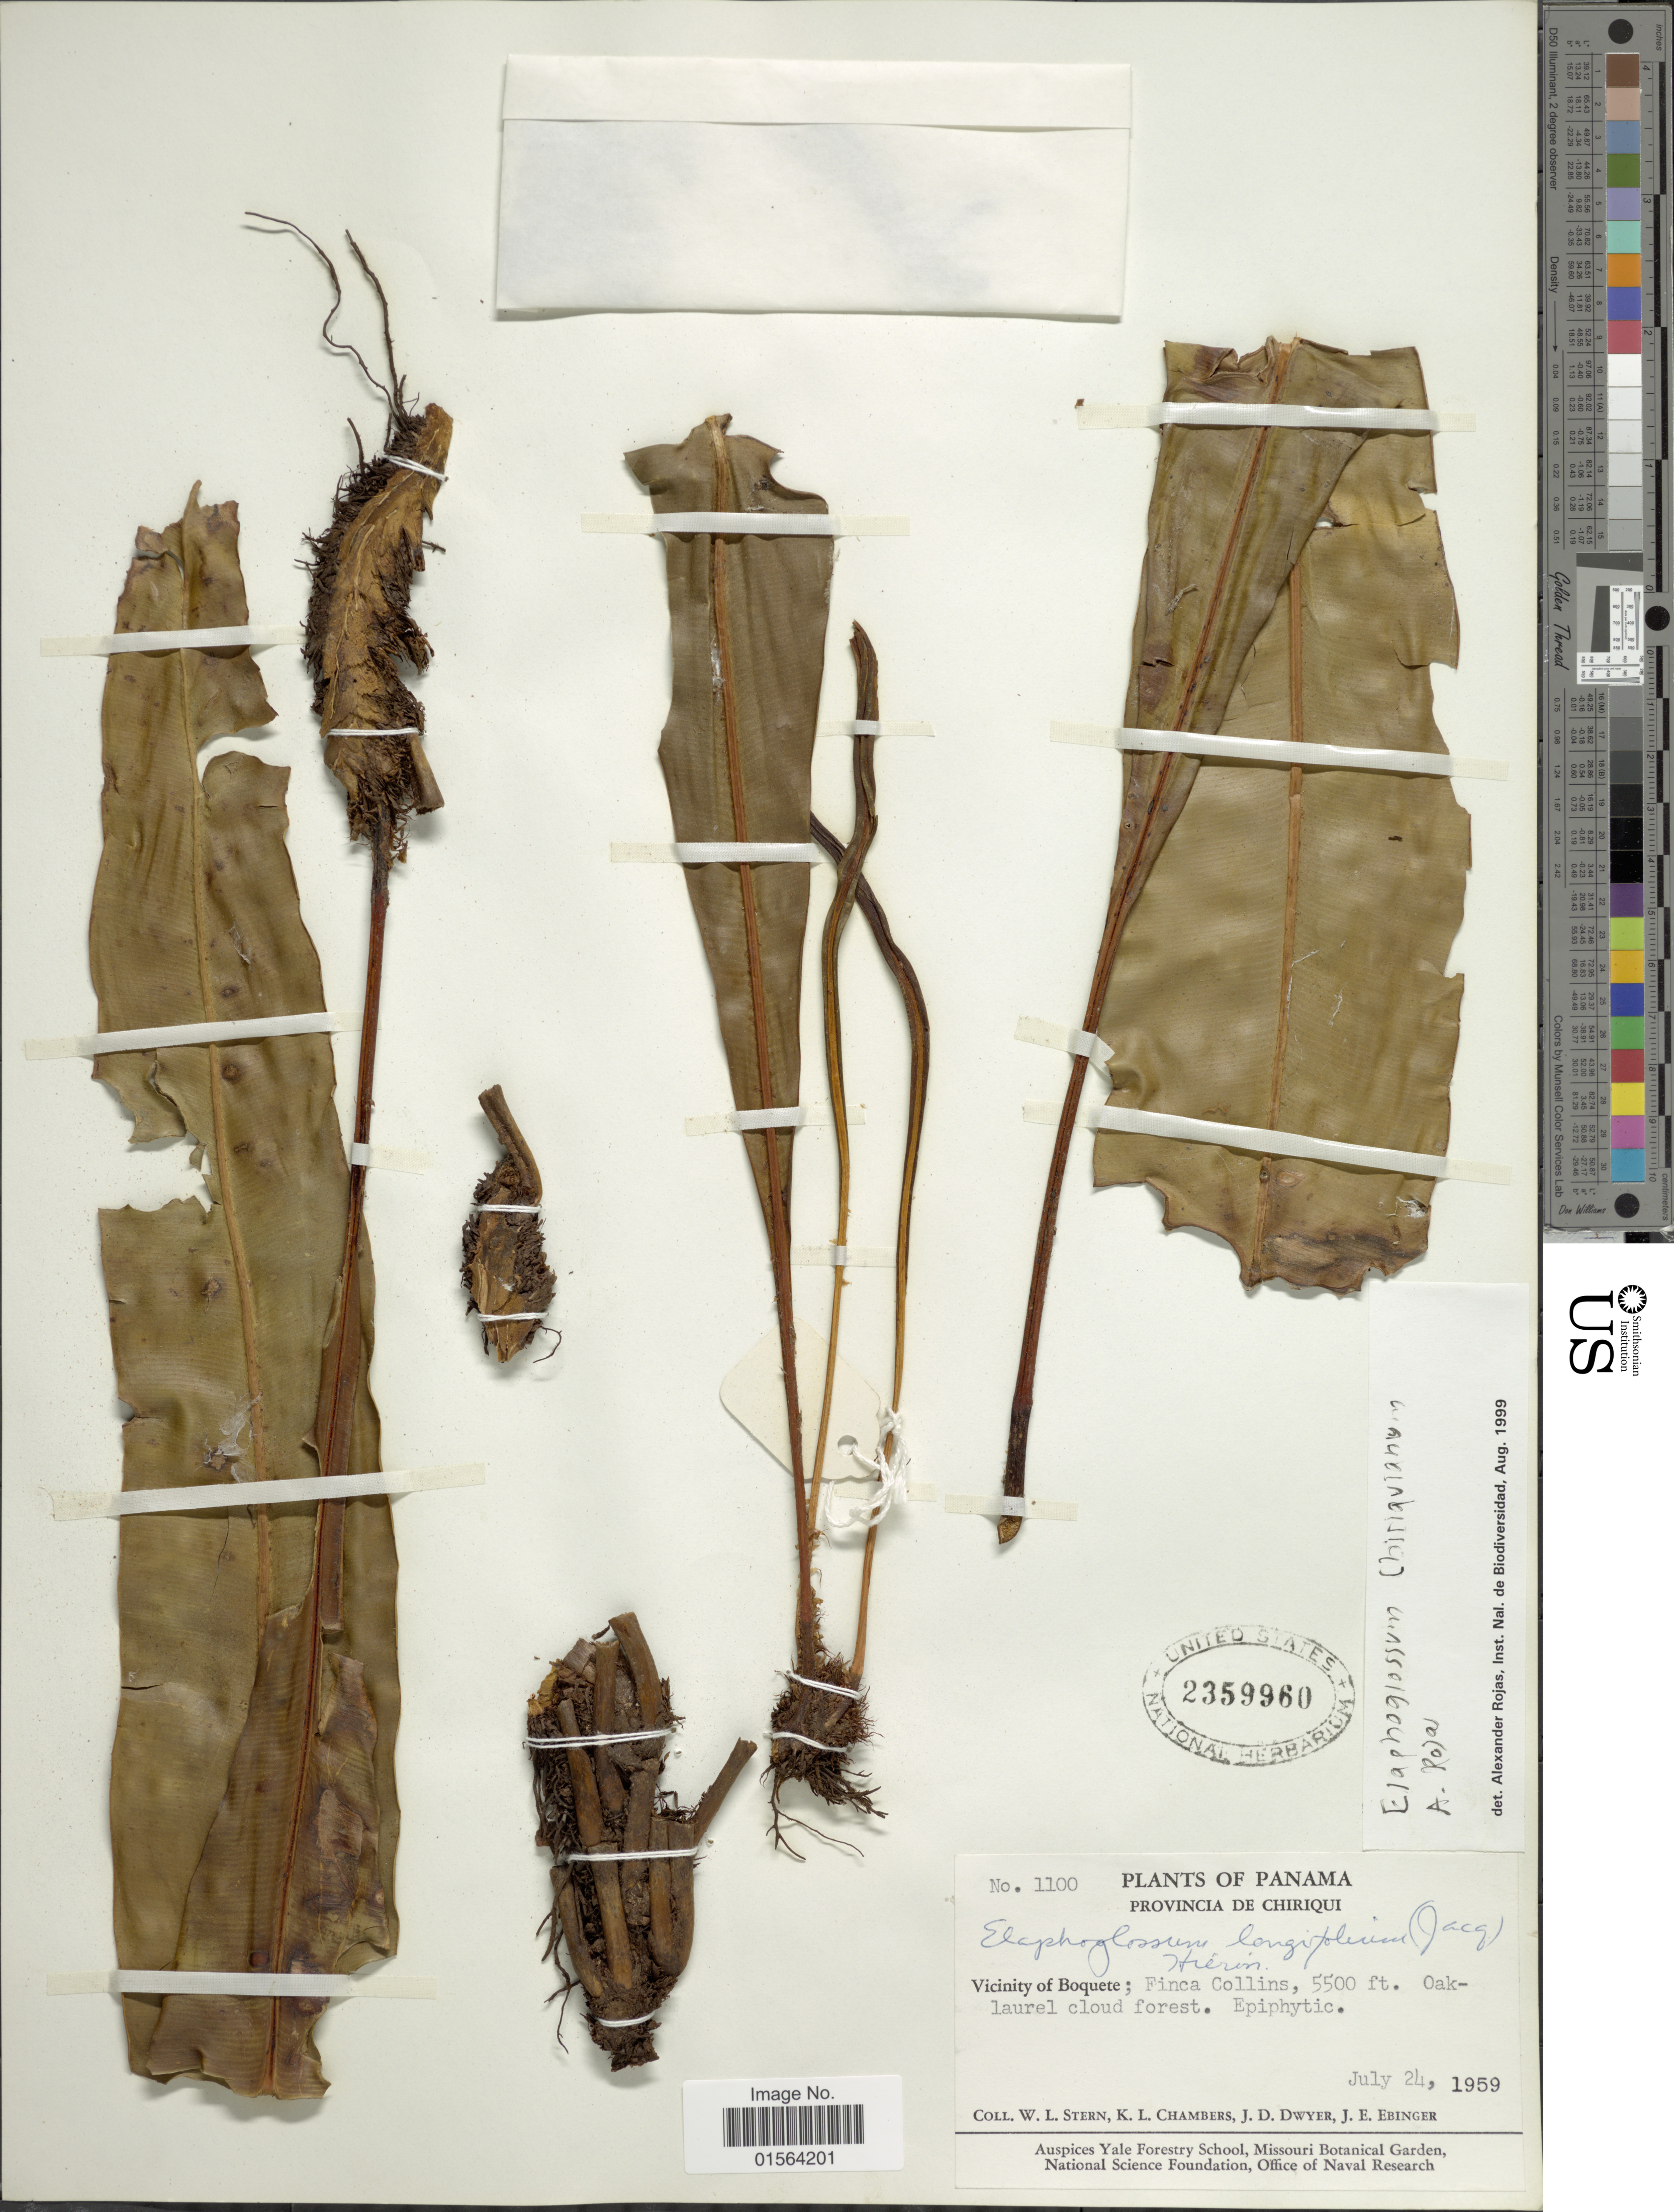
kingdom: Plantae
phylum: Tracheophyta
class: Polypodiopsida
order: Polypodiales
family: Dryopteridaceae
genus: Elaphoglossum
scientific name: Elaphoglossum latifolium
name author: (Sw.) J. Sm.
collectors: W. L. Stern, K. Chambers, J. D. Dwyer & J. Ebinger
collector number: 1100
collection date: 1959-07-24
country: Panama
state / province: Chiriqui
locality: Provincia de Chiriqui, Vicinity of Boquete; Finca Collins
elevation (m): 1676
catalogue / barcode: US 2359960